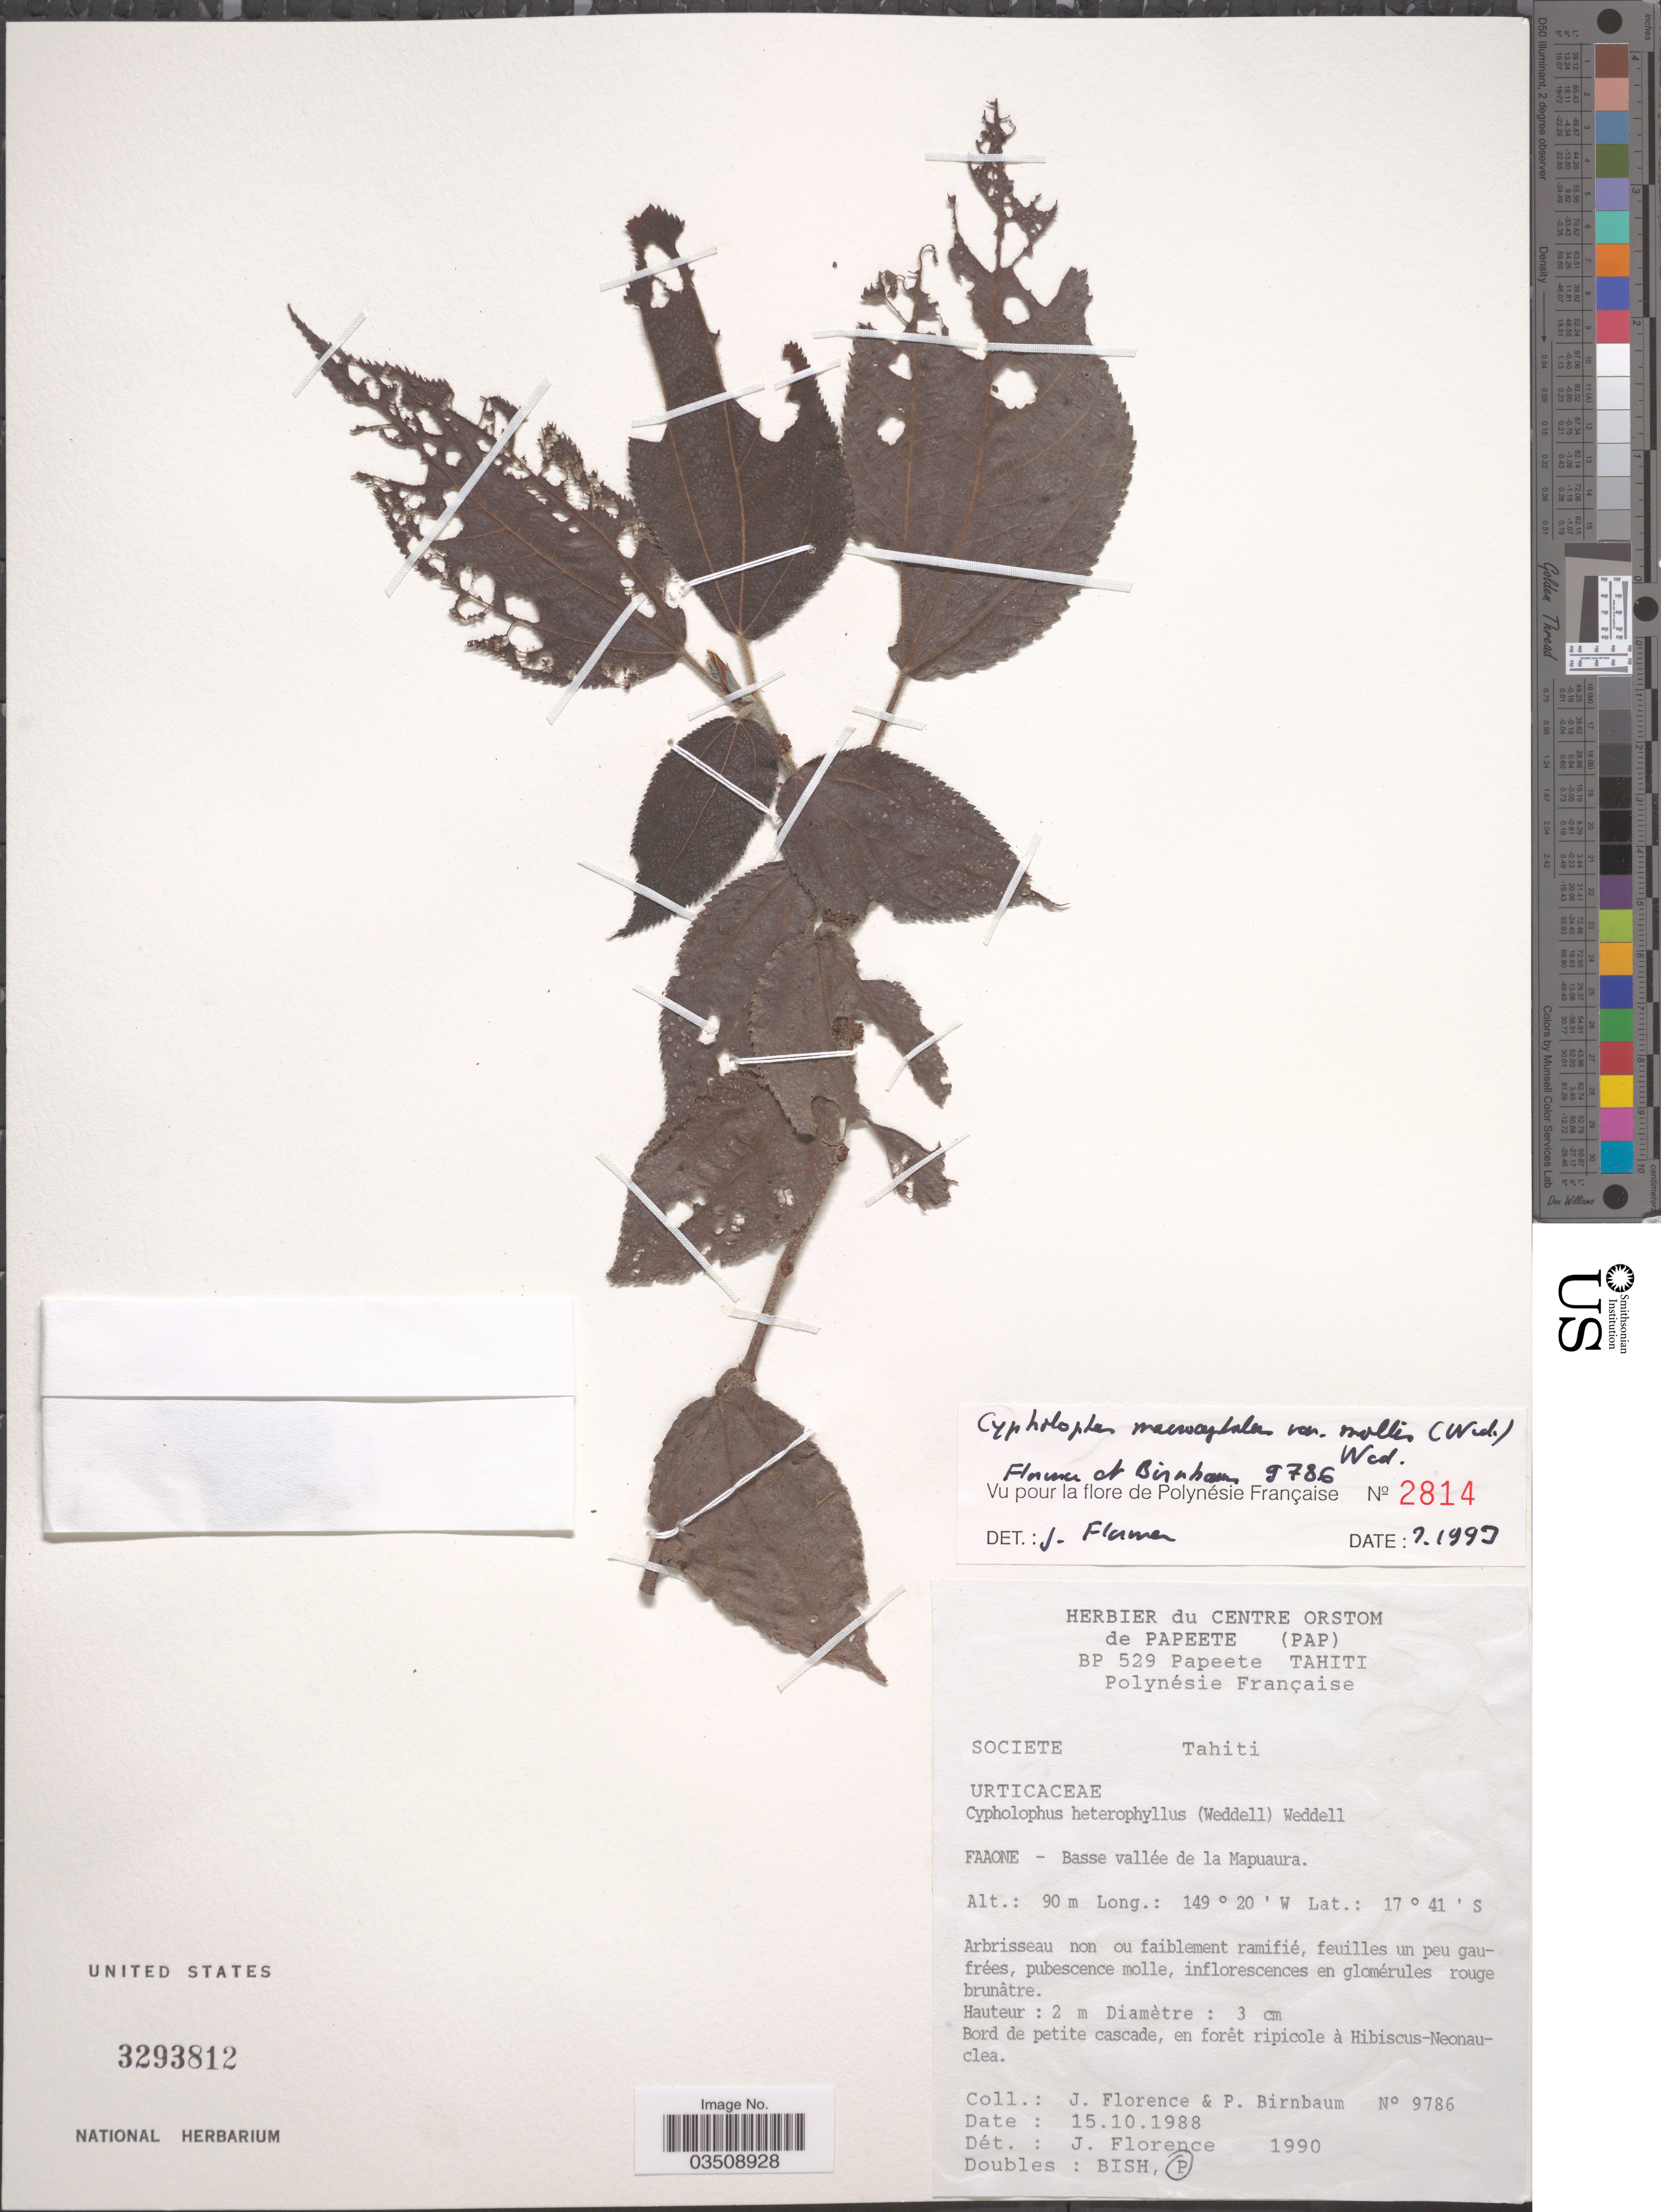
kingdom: Plantae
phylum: Tracheophyta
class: Magnoliopsida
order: Rosales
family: Urticaceae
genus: Cypholophus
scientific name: Cypholophus macrocephalus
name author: Wedd.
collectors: J. Florence & P. Birnbaum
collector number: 9786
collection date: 1988-10-15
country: French Polynesia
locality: Societe Tahiti. Faaone - Basse vallée de la Mapuaura.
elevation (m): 90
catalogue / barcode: US 3293812